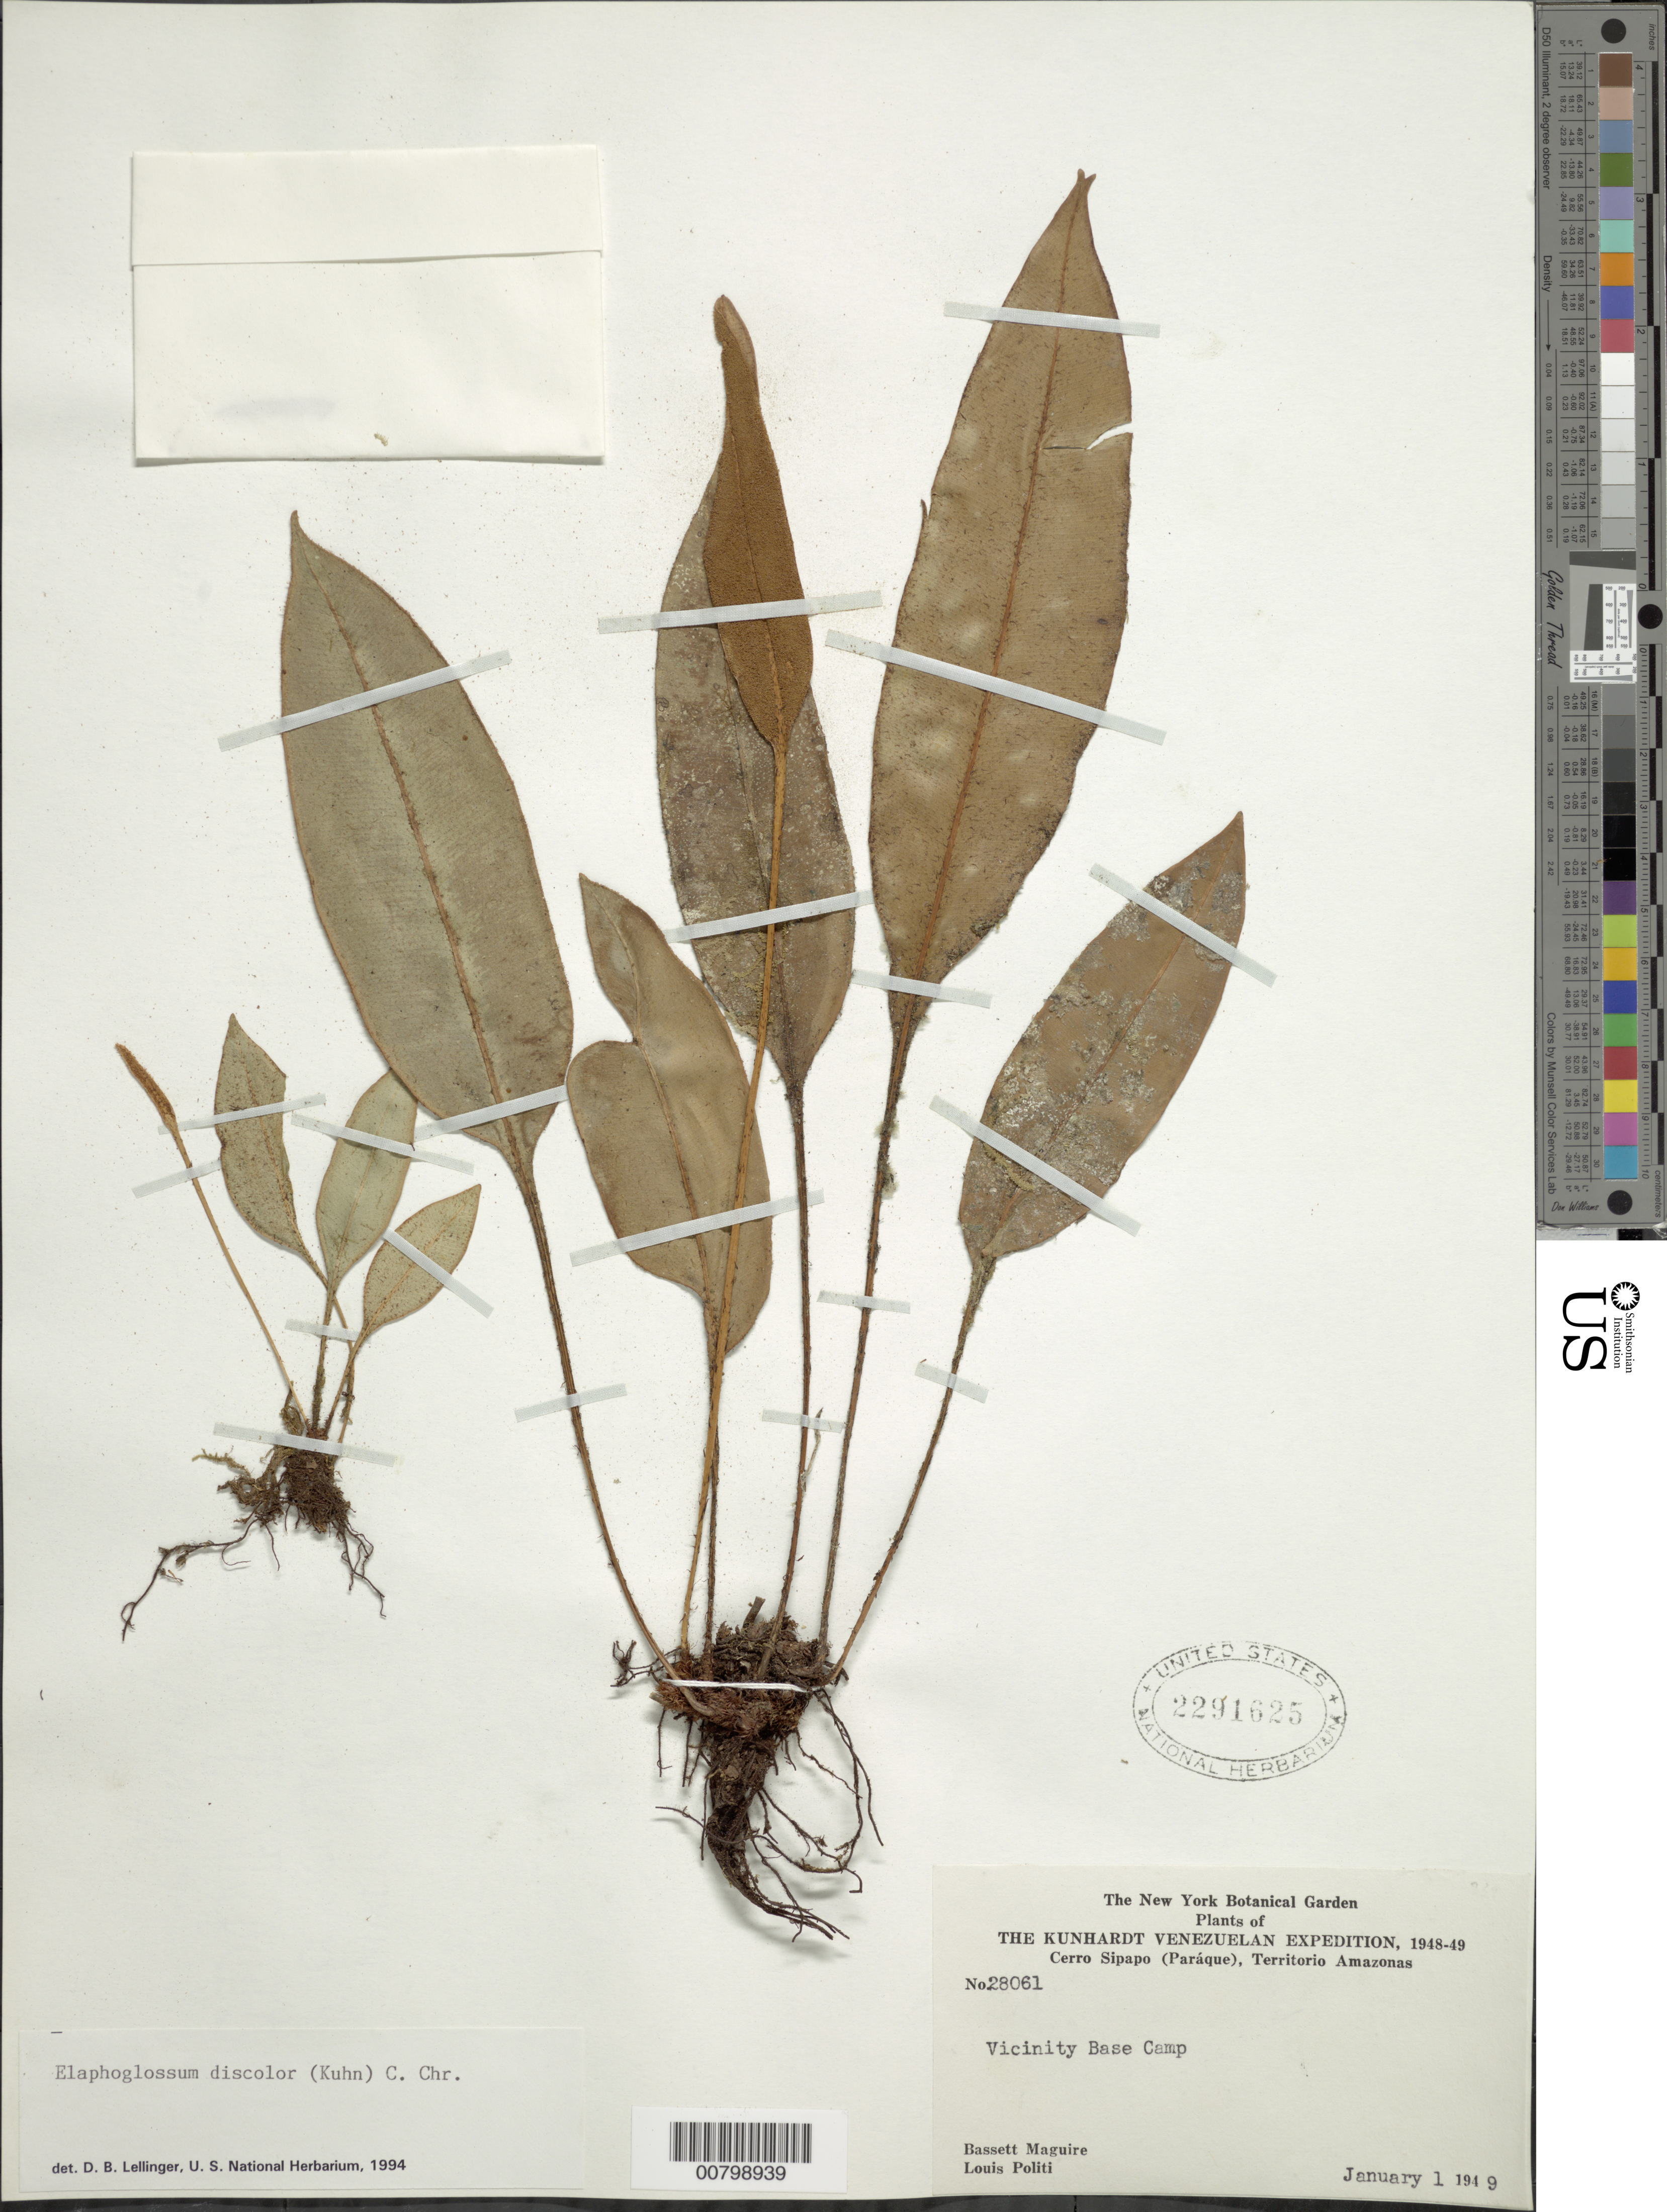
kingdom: Plantae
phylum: Tracheophyta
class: Polypodiopsida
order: Polypodiales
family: Dryopteridaceae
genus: Elaphoglossum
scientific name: Elaphoglossum discolor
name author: (Kuhn) C. Chr.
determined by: Lellinger, David B., (BOT), Smithsonian Institution - National Museum of Natural History (UNITED STATES)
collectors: B. Maguire & L. Politi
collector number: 28061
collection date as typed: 1-Jan-49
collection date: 1949-01-01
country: Venezuela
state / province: Amazonas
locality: Cerro Sipapo (Paráque), Base Camp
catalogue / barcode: US 2291625